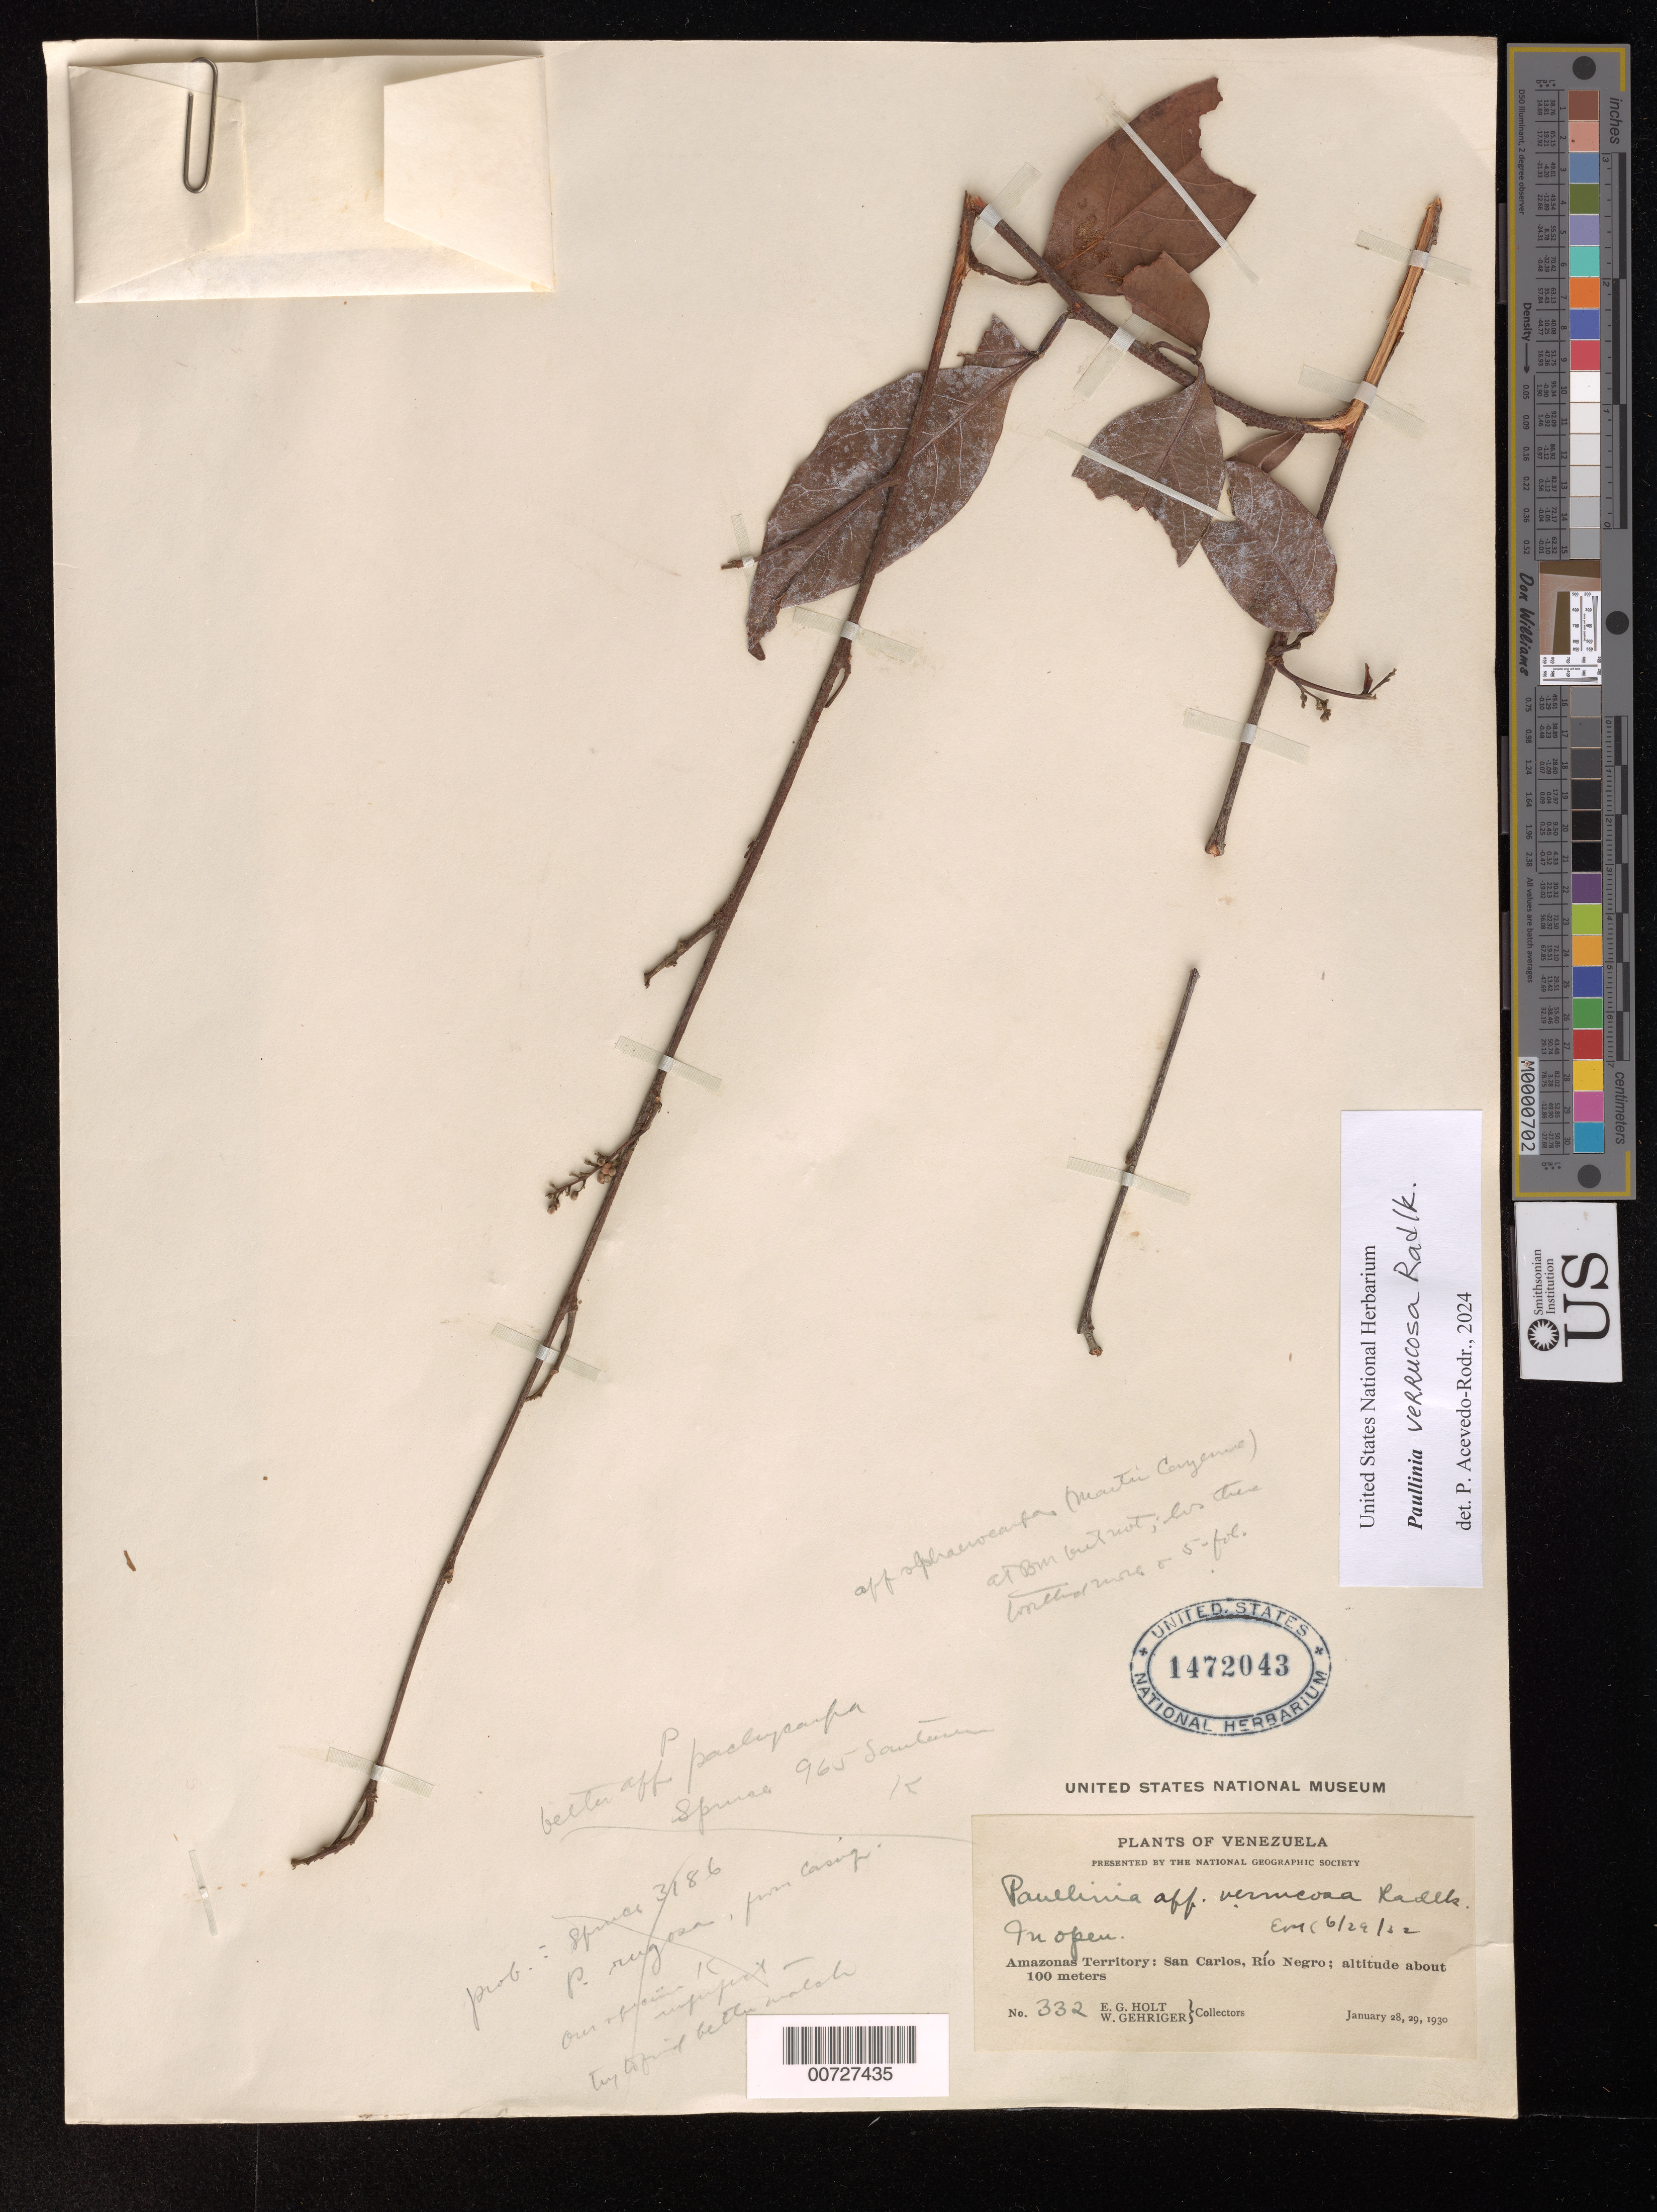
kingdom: Plantae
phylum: Tracheophyta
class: Magnoliopsida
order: Sapindales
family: Sapindaceae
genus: Paullinia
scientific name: Paullinia verrucosa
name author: Radlk.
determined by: Acevedo-Rodriguez, P., (US), Smithsonian Institution - National Museum of Natural History (UNITED STATES)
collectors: E. Holt & W. Gehriger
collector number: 332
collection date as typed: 28 Jul 1930 to 29 Jul 1930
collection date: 1930-07-28/1930-07-29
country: Venezuela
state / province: Amazonas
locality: San Carlos, Río Negro.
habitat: In open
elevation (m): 100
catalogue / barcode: US 1472043